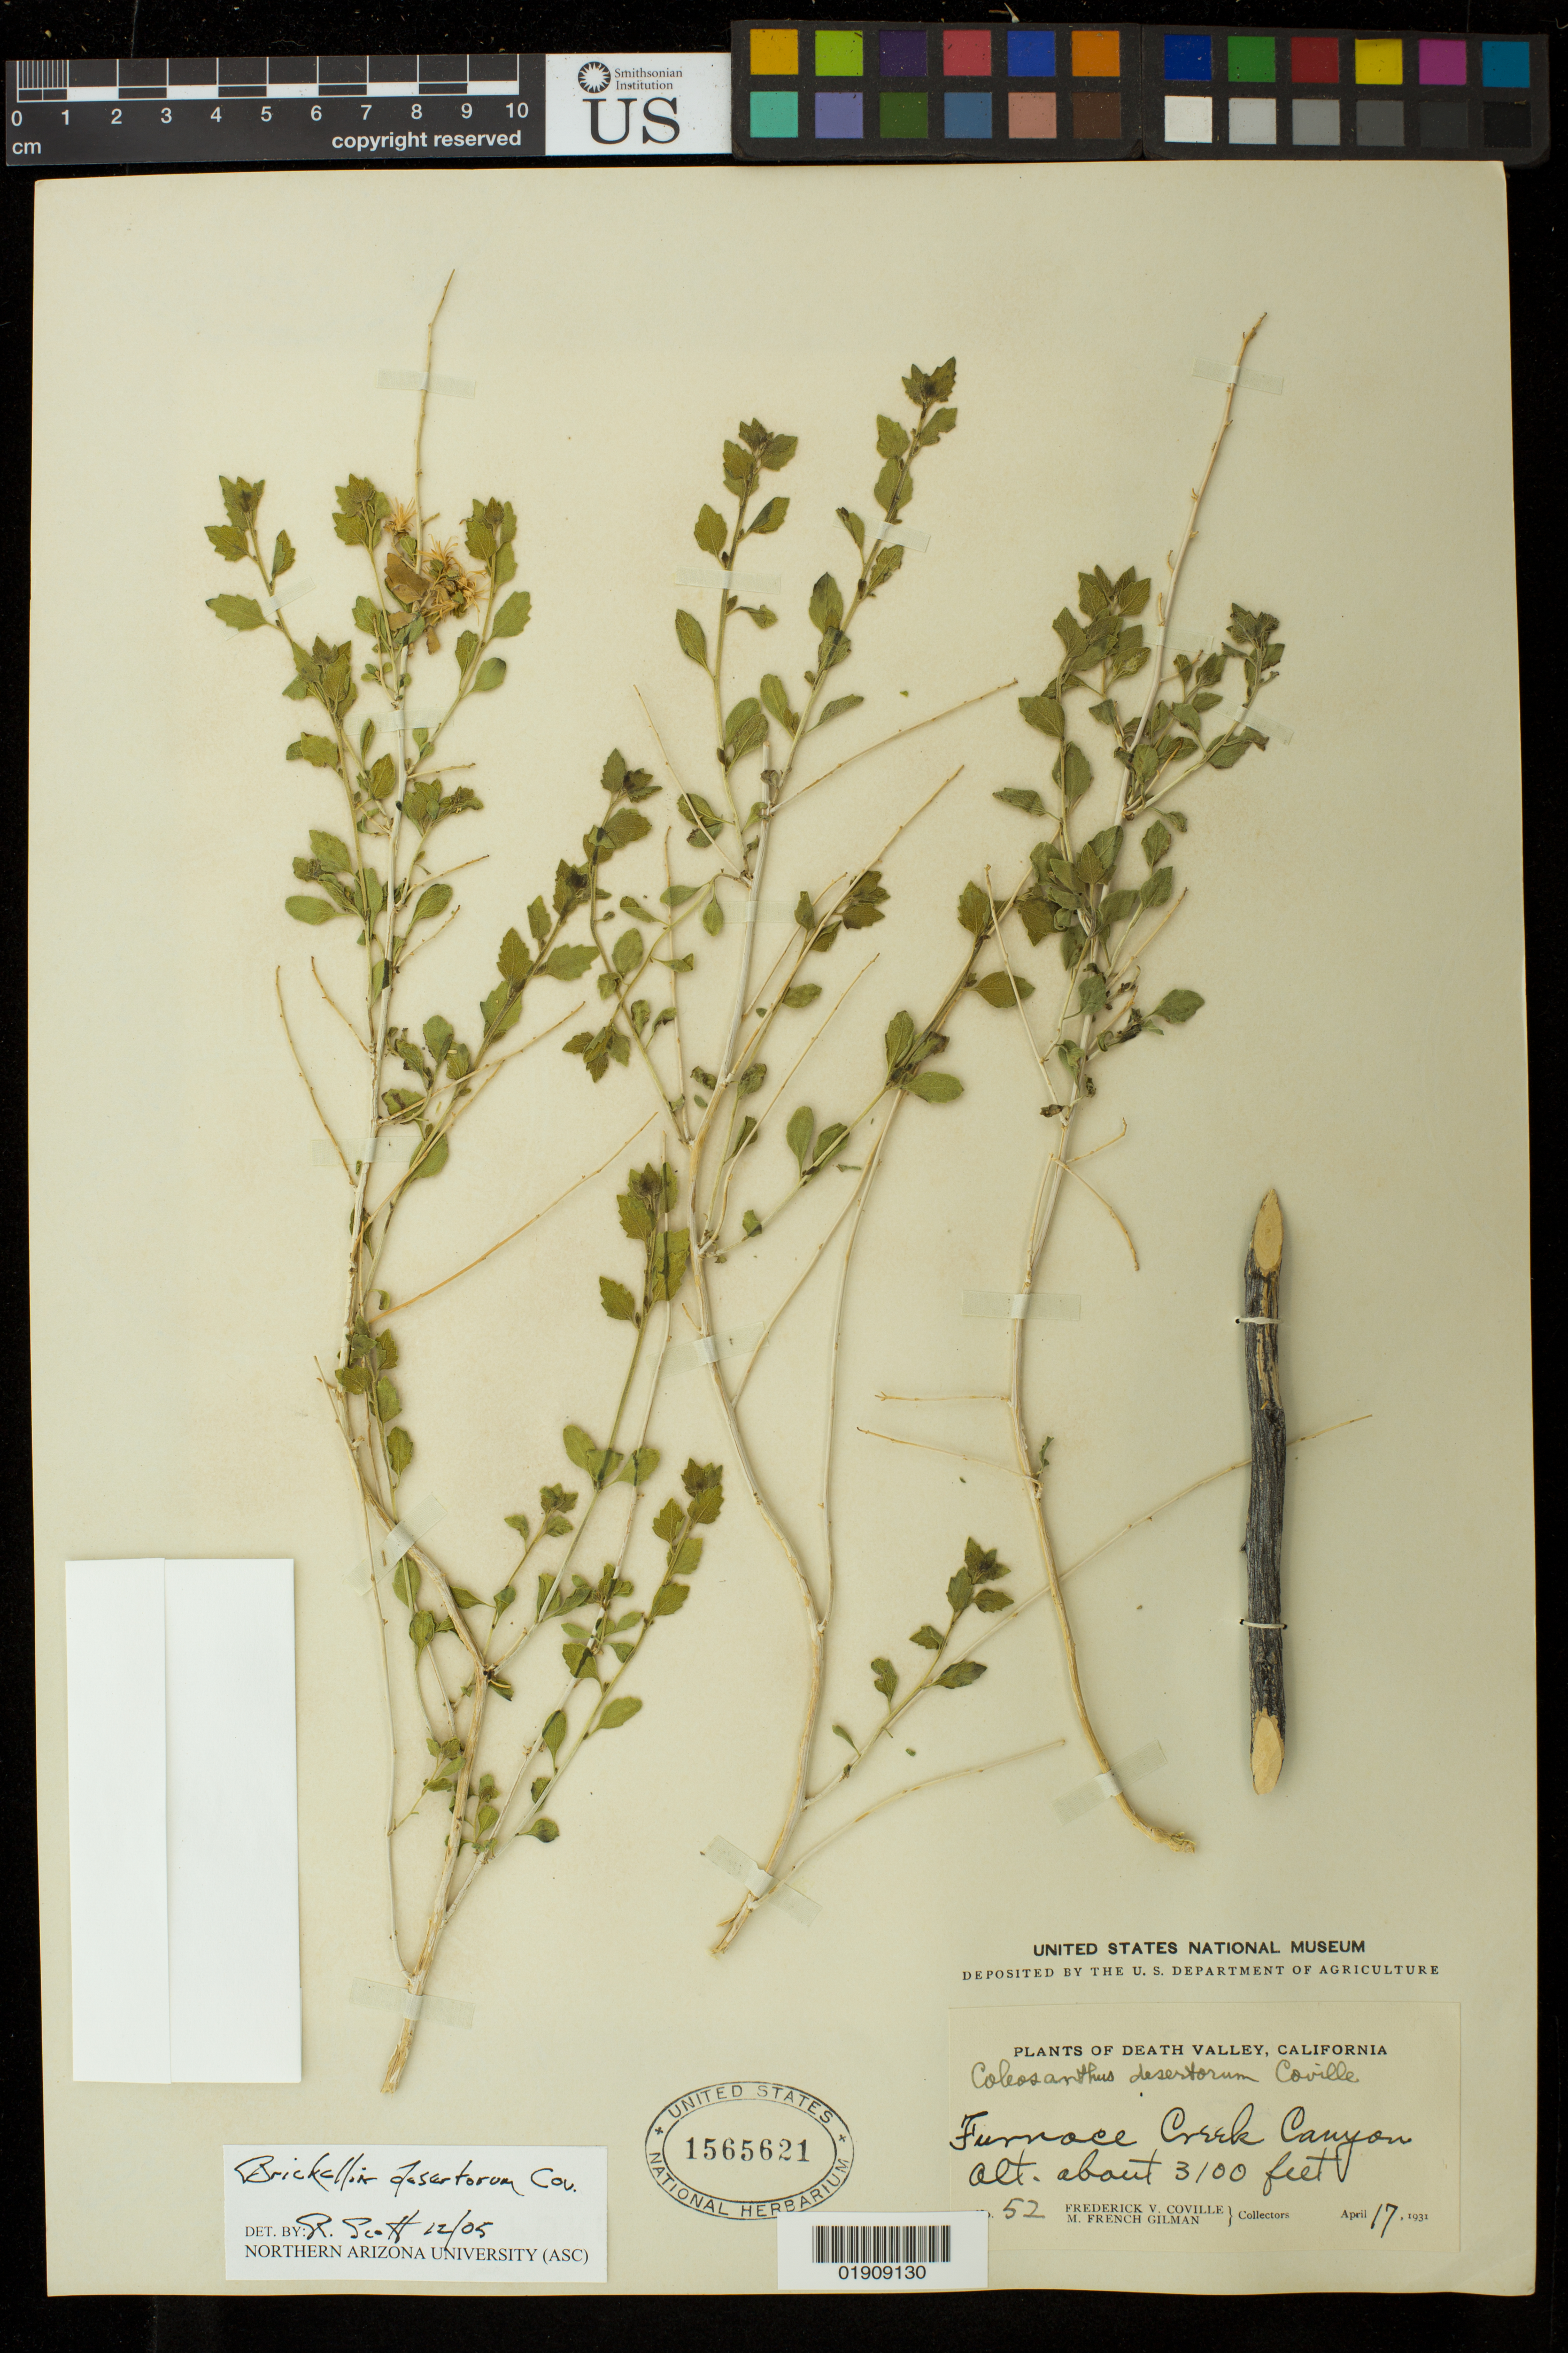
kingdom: Plantae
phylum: Tracheophyta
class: Magnoliopsida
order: Asterales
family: Asteraceae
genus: Brickellia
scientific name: Brickellia desertorum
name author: Coville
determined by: Scott, Randall W., (ASC), Northern Arizona University (UNITED STATES)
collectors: F. V. Coville & M. F. Gilman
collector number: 52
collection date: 1931-04-17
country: United States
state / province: California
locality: Death Valley. Furnace Creek Canyon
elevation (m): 914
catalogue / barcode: US 1565621